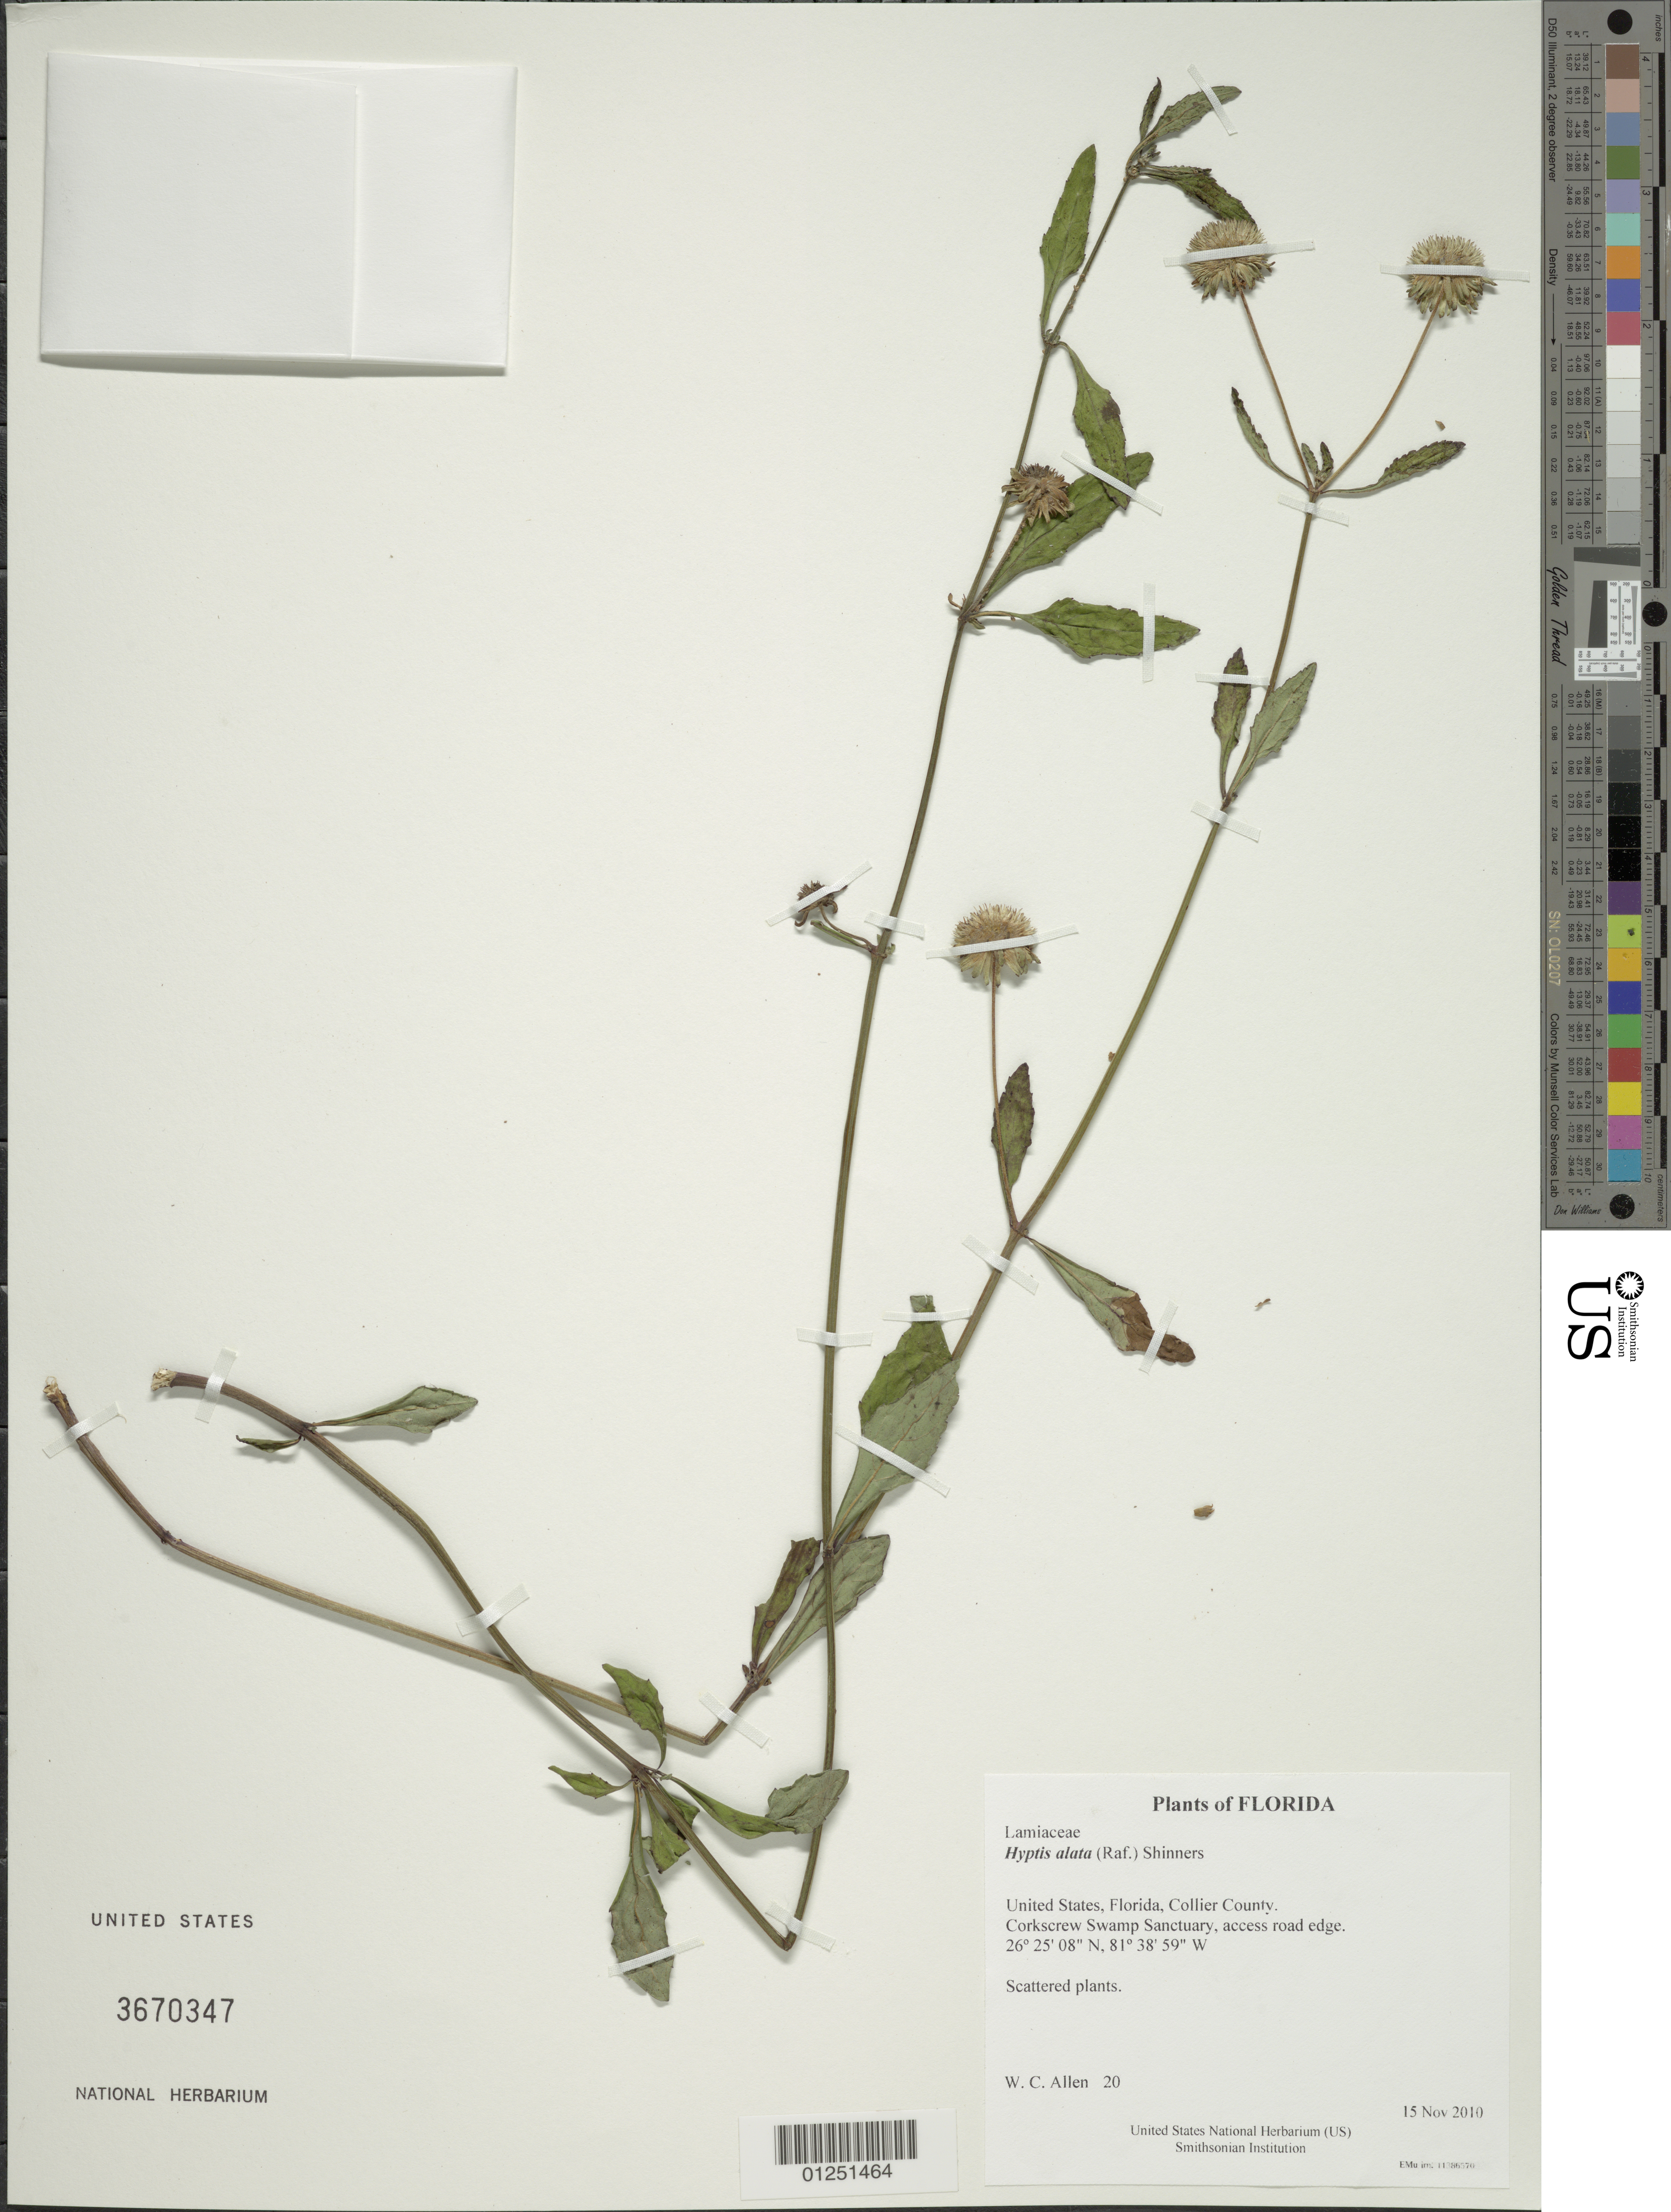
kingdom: Plantae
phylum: Tracheophyta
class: Magnoliopsida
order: Lamiales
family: Lamiaceae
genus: Hyptis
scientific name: Hyptis alata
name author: (Raf.) Shinners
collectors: W. C. Allen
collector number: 20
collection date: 2010-11-15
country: United States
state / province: Florida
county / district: Collier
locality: Corkscrew Swamp Sanctuary, access road edge.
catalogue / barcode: US 3670347